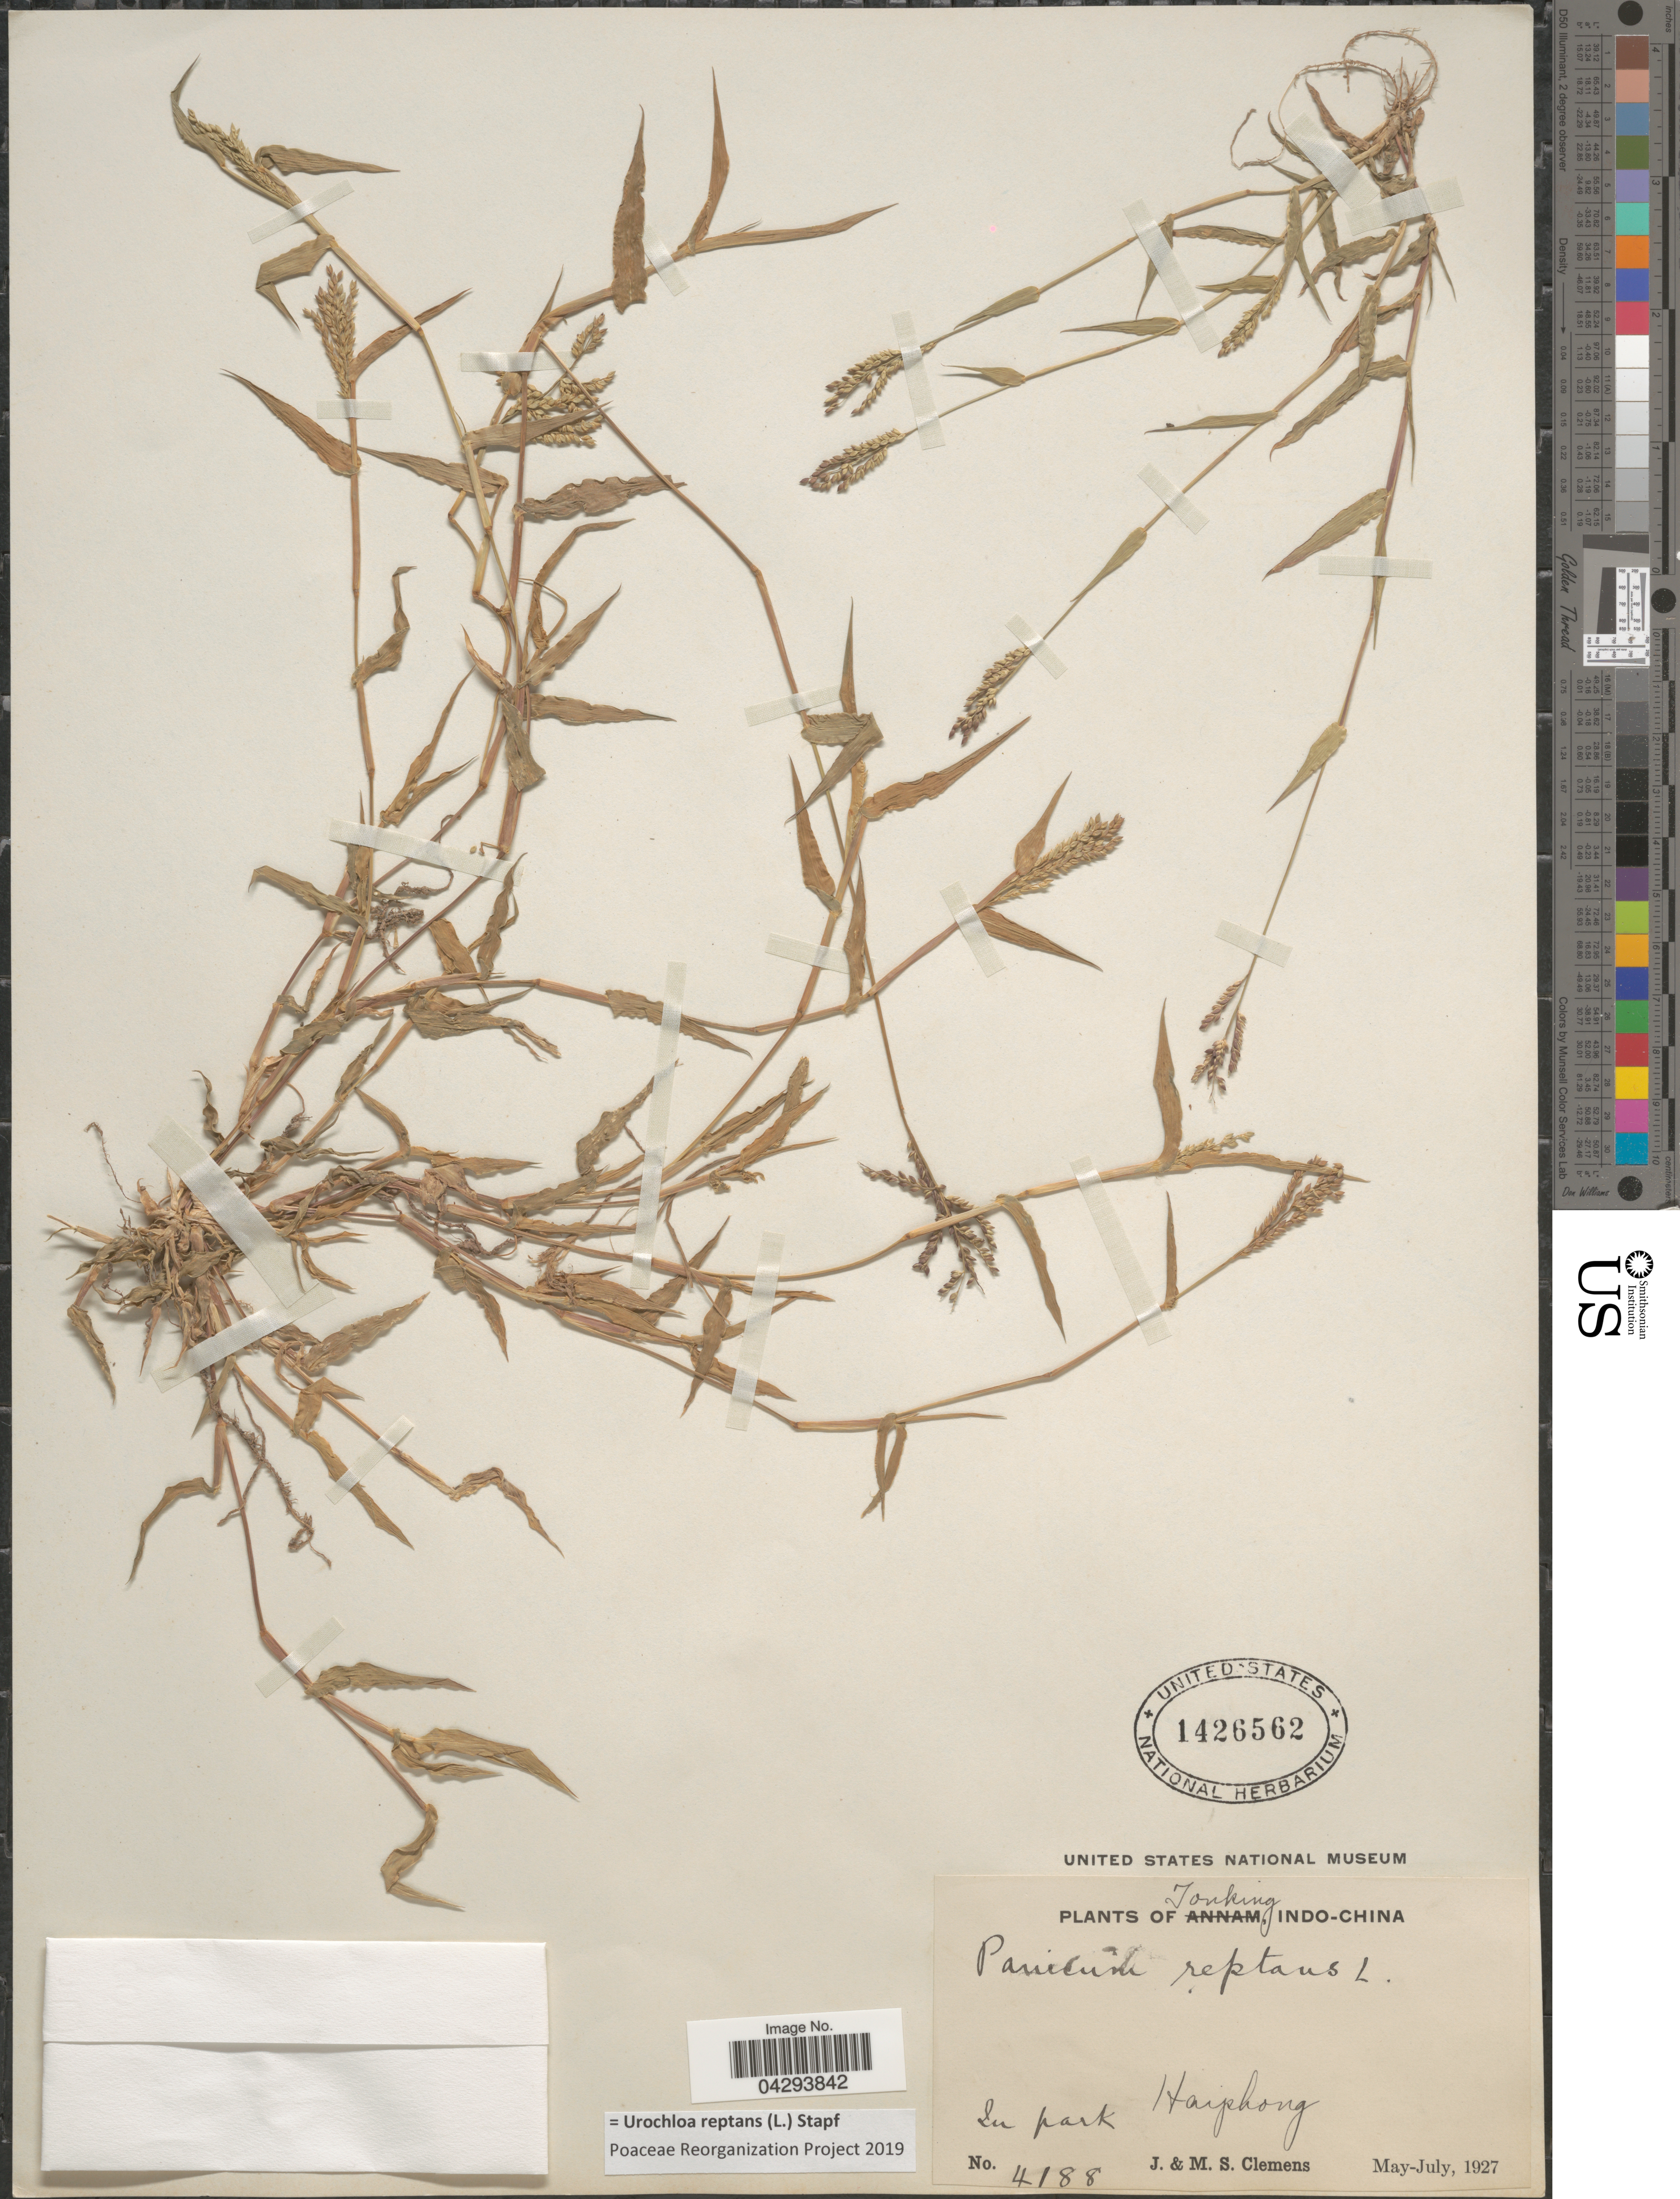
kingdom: Plantae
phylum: Tracheophyta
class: Liliopsida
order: Poales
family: Poaceae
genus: Urochloa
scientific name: Urochloa reptans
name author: (L.) Stapf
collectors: J. Clemens & M. S. Clemens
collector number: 4188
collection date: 1927-05/1927-07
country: Vietnam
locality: Tonking. Harphong.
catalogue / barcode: US 1426562